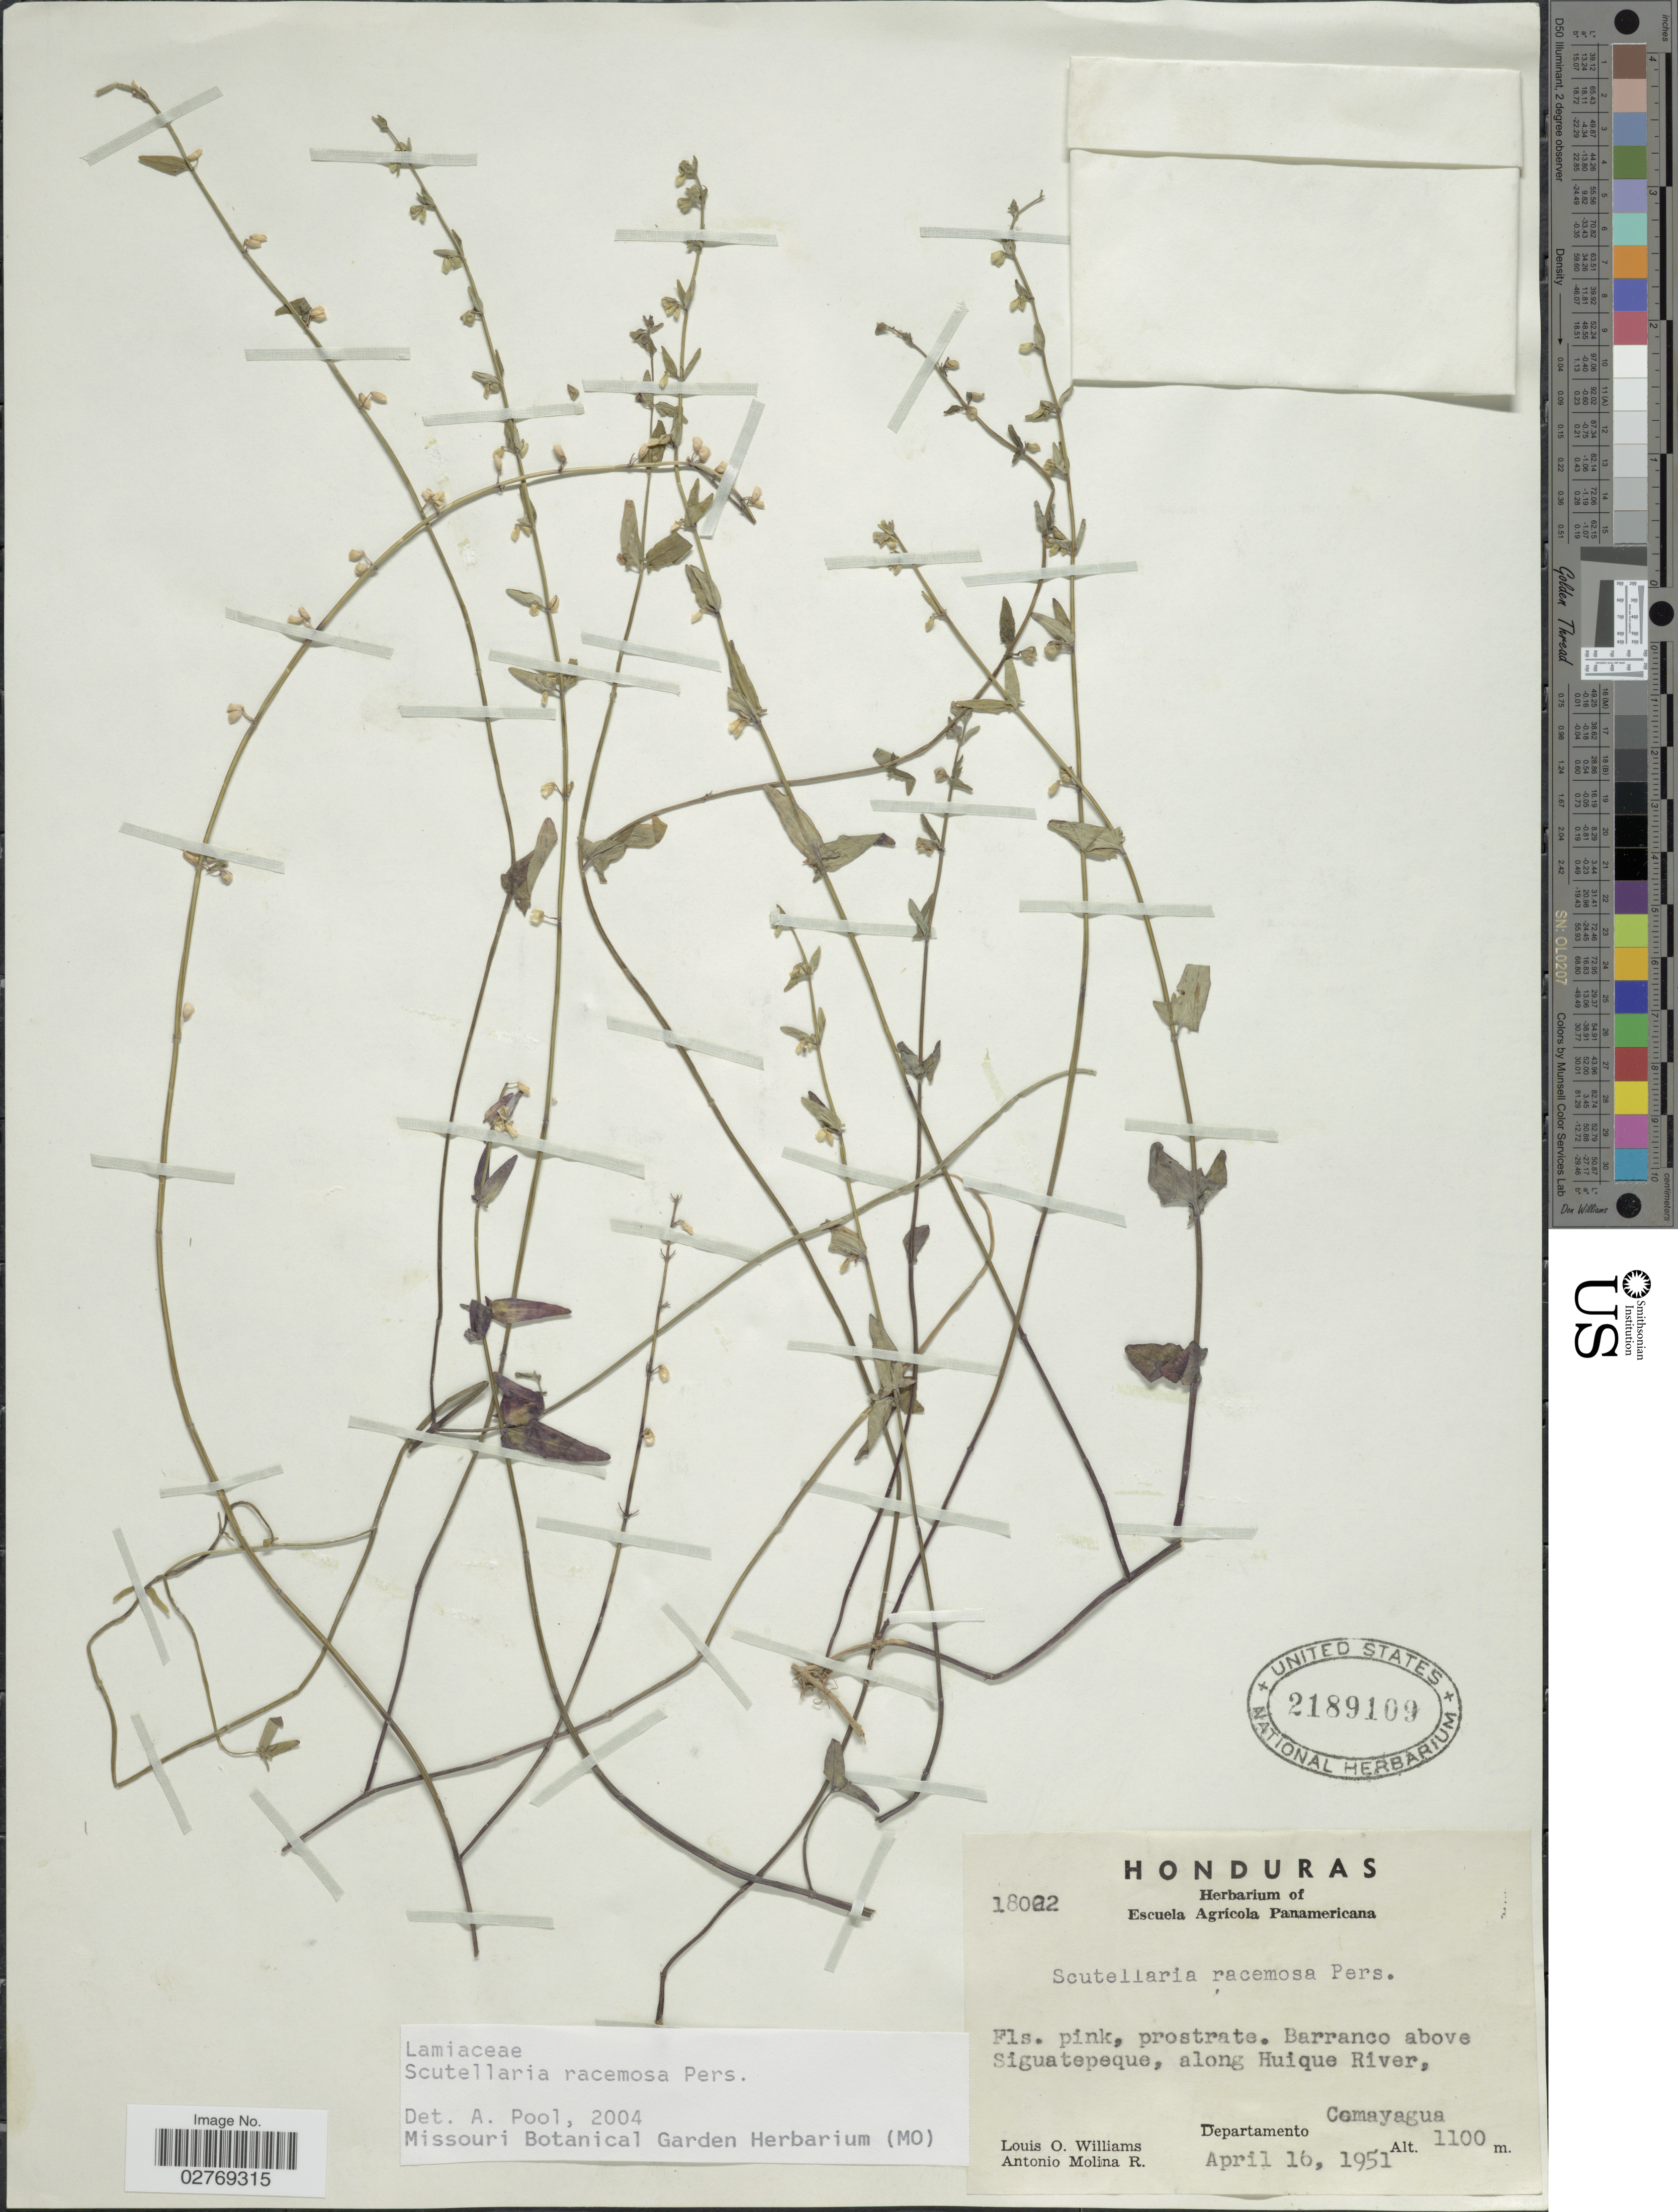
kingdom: Plantae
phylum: Tracheophyta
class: Magnoliopsida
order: Lamiales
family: Lamiaceae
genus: Scutellaria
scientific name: Scutellaria racemosa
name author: Pers.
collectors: L. O. Williams & A. Molina R.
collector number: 18022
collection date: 1951-04-16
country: Honduras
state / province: Comayagua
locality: Barranco above Siguatepeque, along Huique River, Departamento Comayagua.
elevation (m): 1100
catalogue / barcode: US 2189109